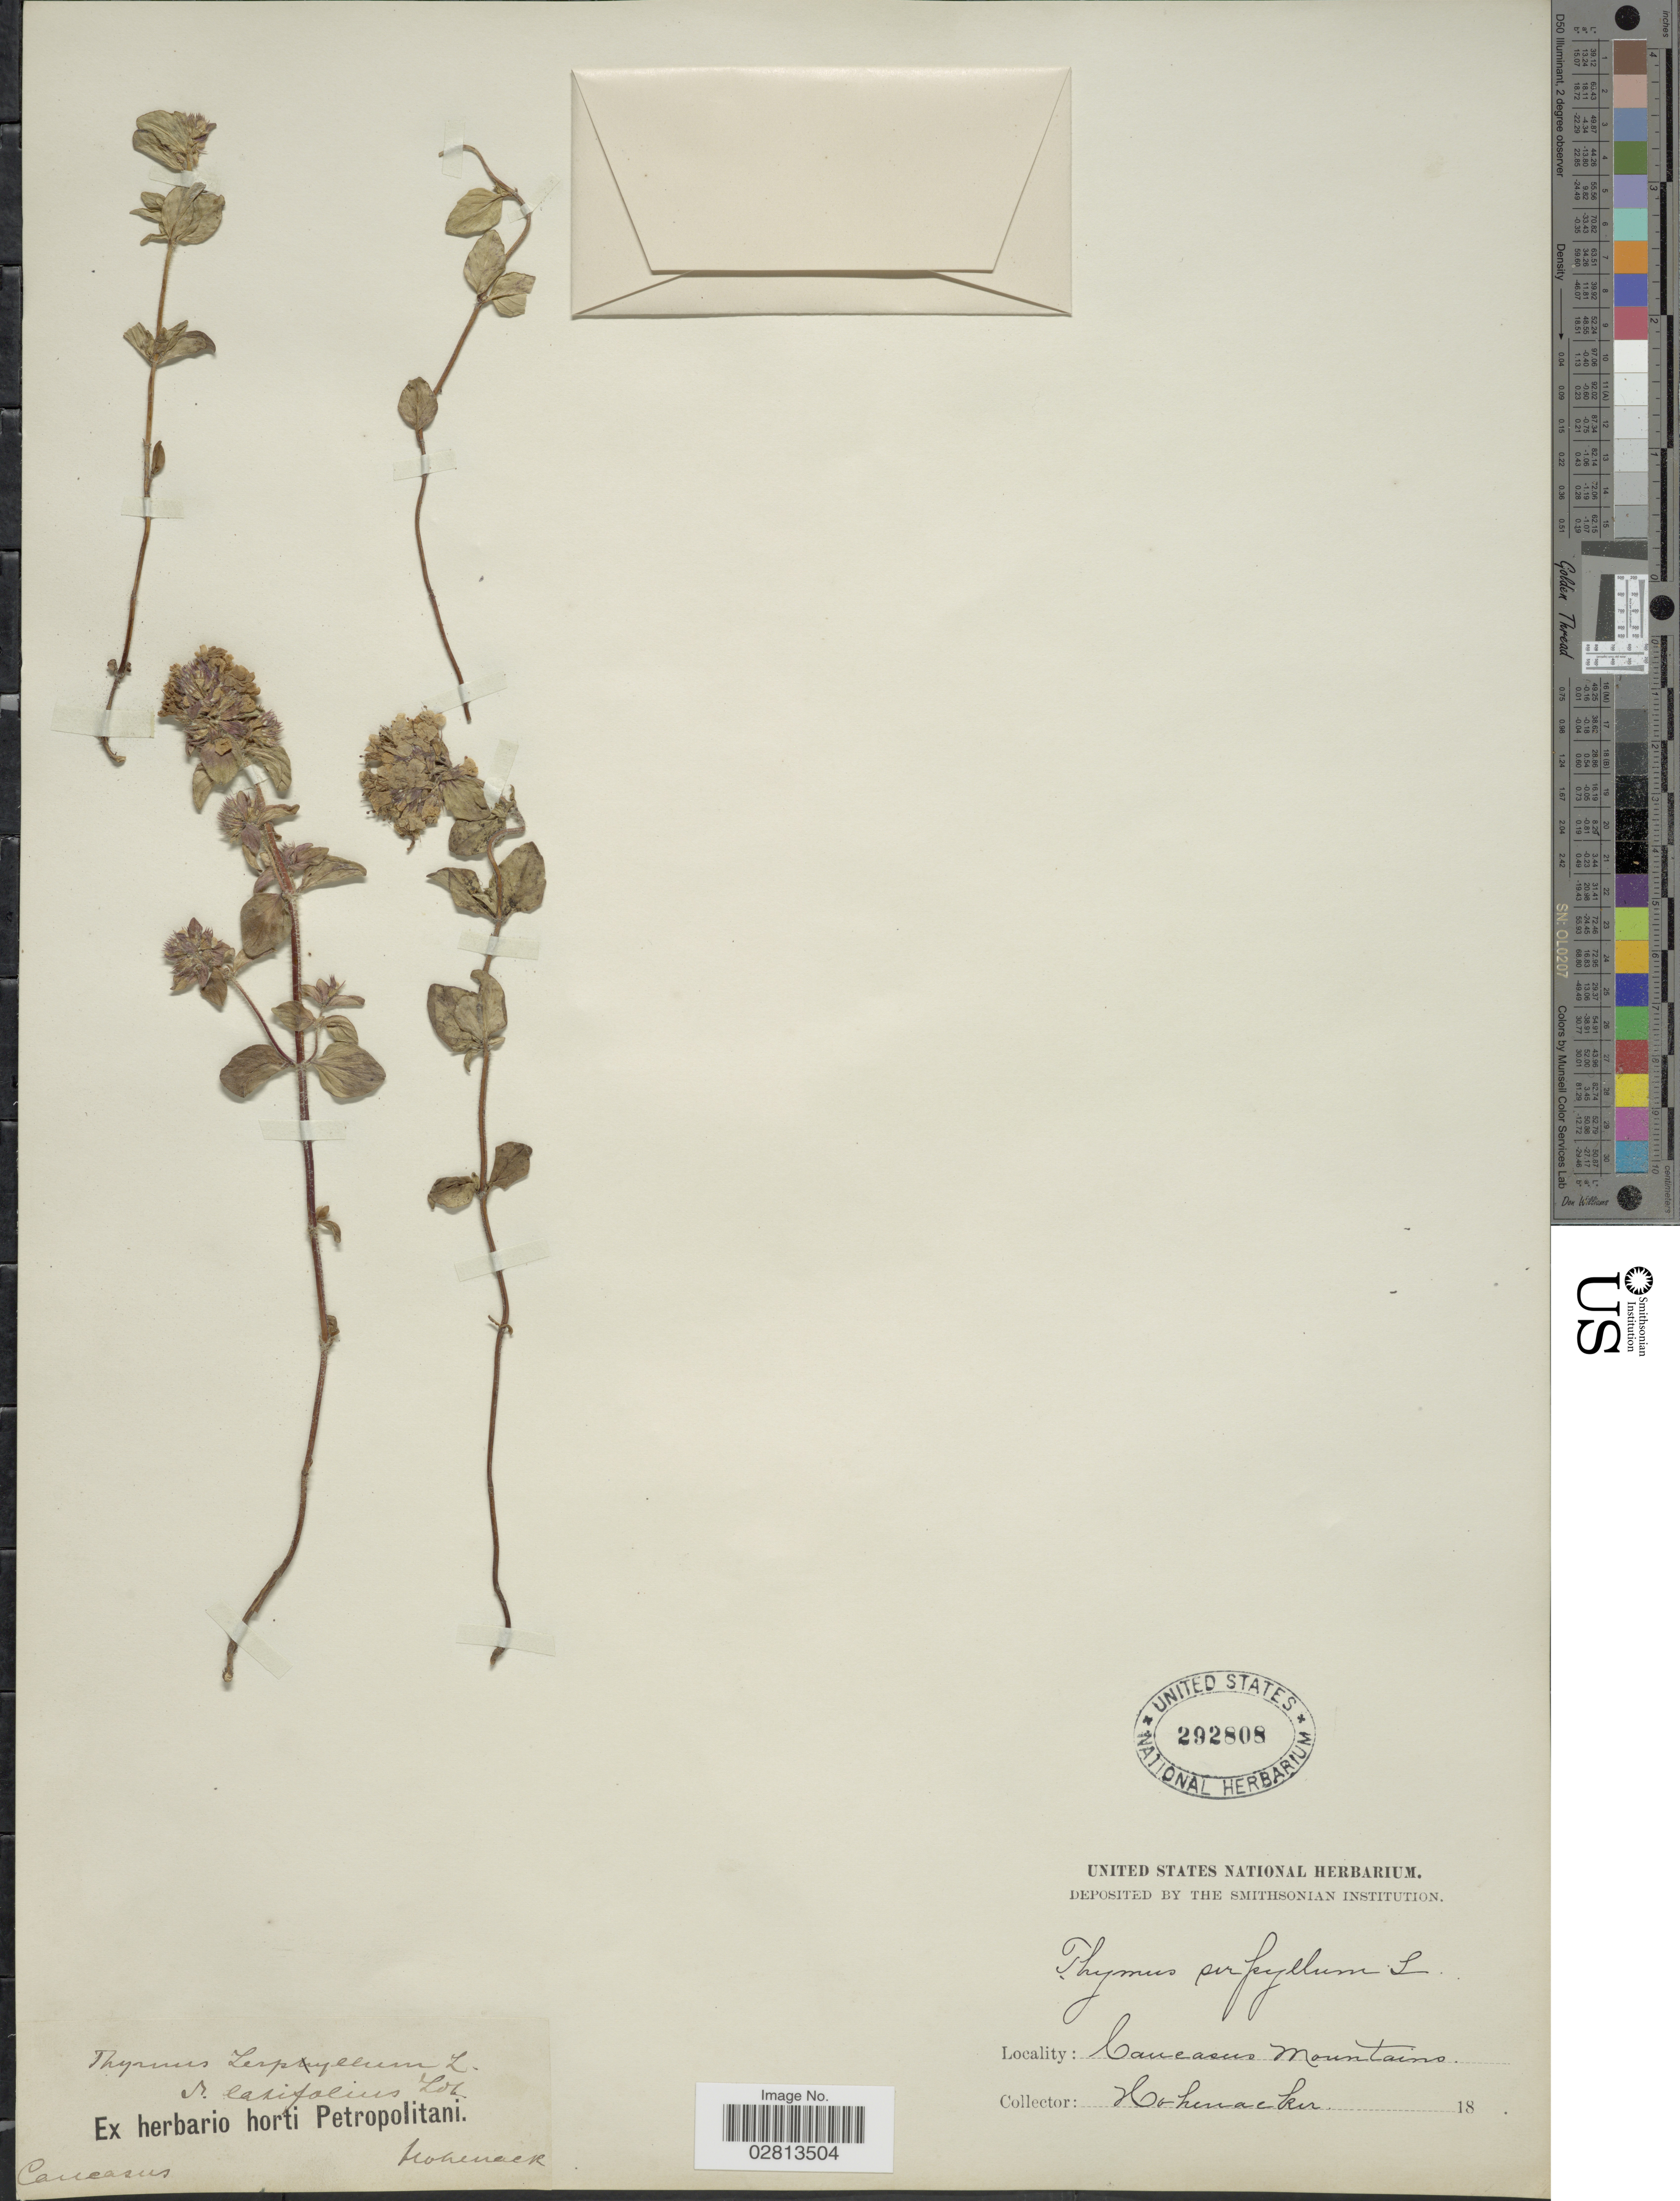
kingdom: Plantae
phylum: Tracheophyta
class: Magnoliopsida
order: Lamiales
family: Lamiaceae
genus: Thymus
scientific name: Thymus serpyllum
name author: L.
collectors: Hohenacker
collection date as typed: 18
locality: Caucasus Mountains.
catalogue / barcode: US 292808